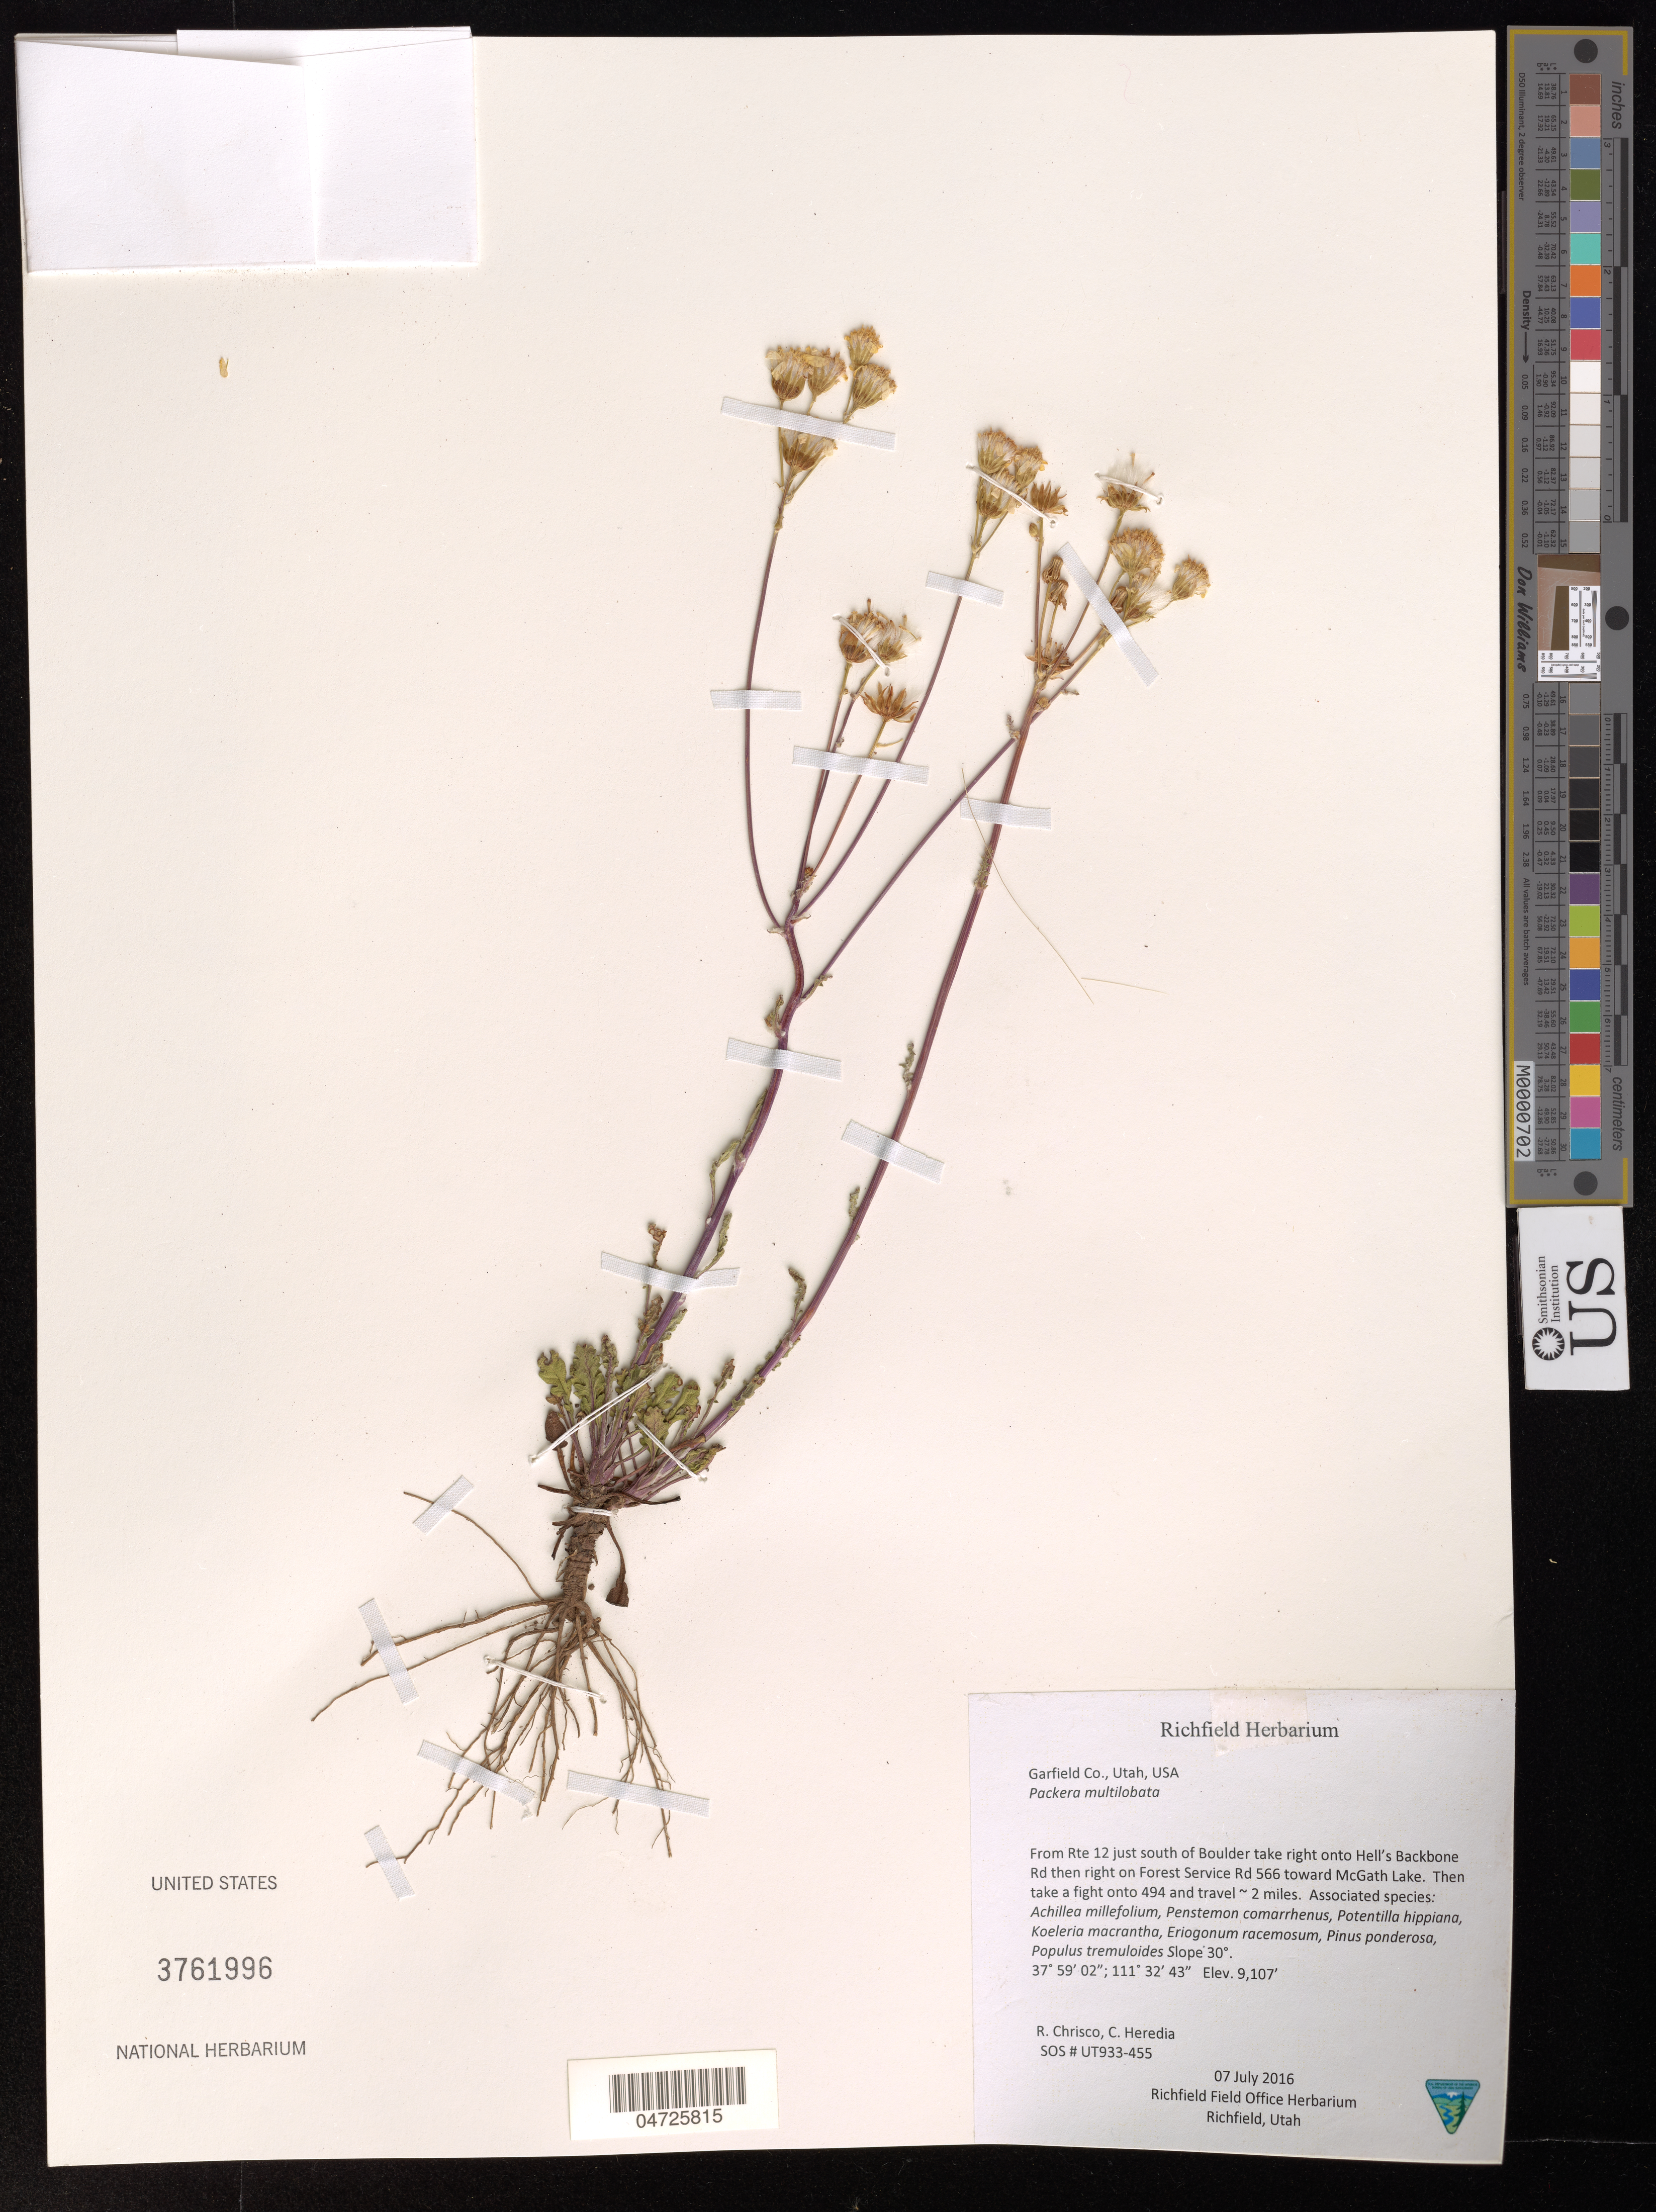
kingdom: Plantae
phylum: Tracheophyta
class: Magnoliopsida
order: Asterales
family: Asteraceae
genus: Packera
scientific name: Packera multilobata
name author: (Torr. & A. Gray) W.A. Weber & Á. Löve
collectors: R. Chrisco & C. Heredia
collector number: UT933-455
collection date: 2016-07-07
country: United States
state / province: Utah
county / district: Garfield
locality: Garfield Co. From Rte 12 just south of Boulder take right onto Hell's Backbone Rd then right on Forest Service Rd 566 toward McGath Lake. Then take a fight onto 494 and travel ~ 2 miles.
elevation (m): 2776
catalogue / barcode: US 3761996